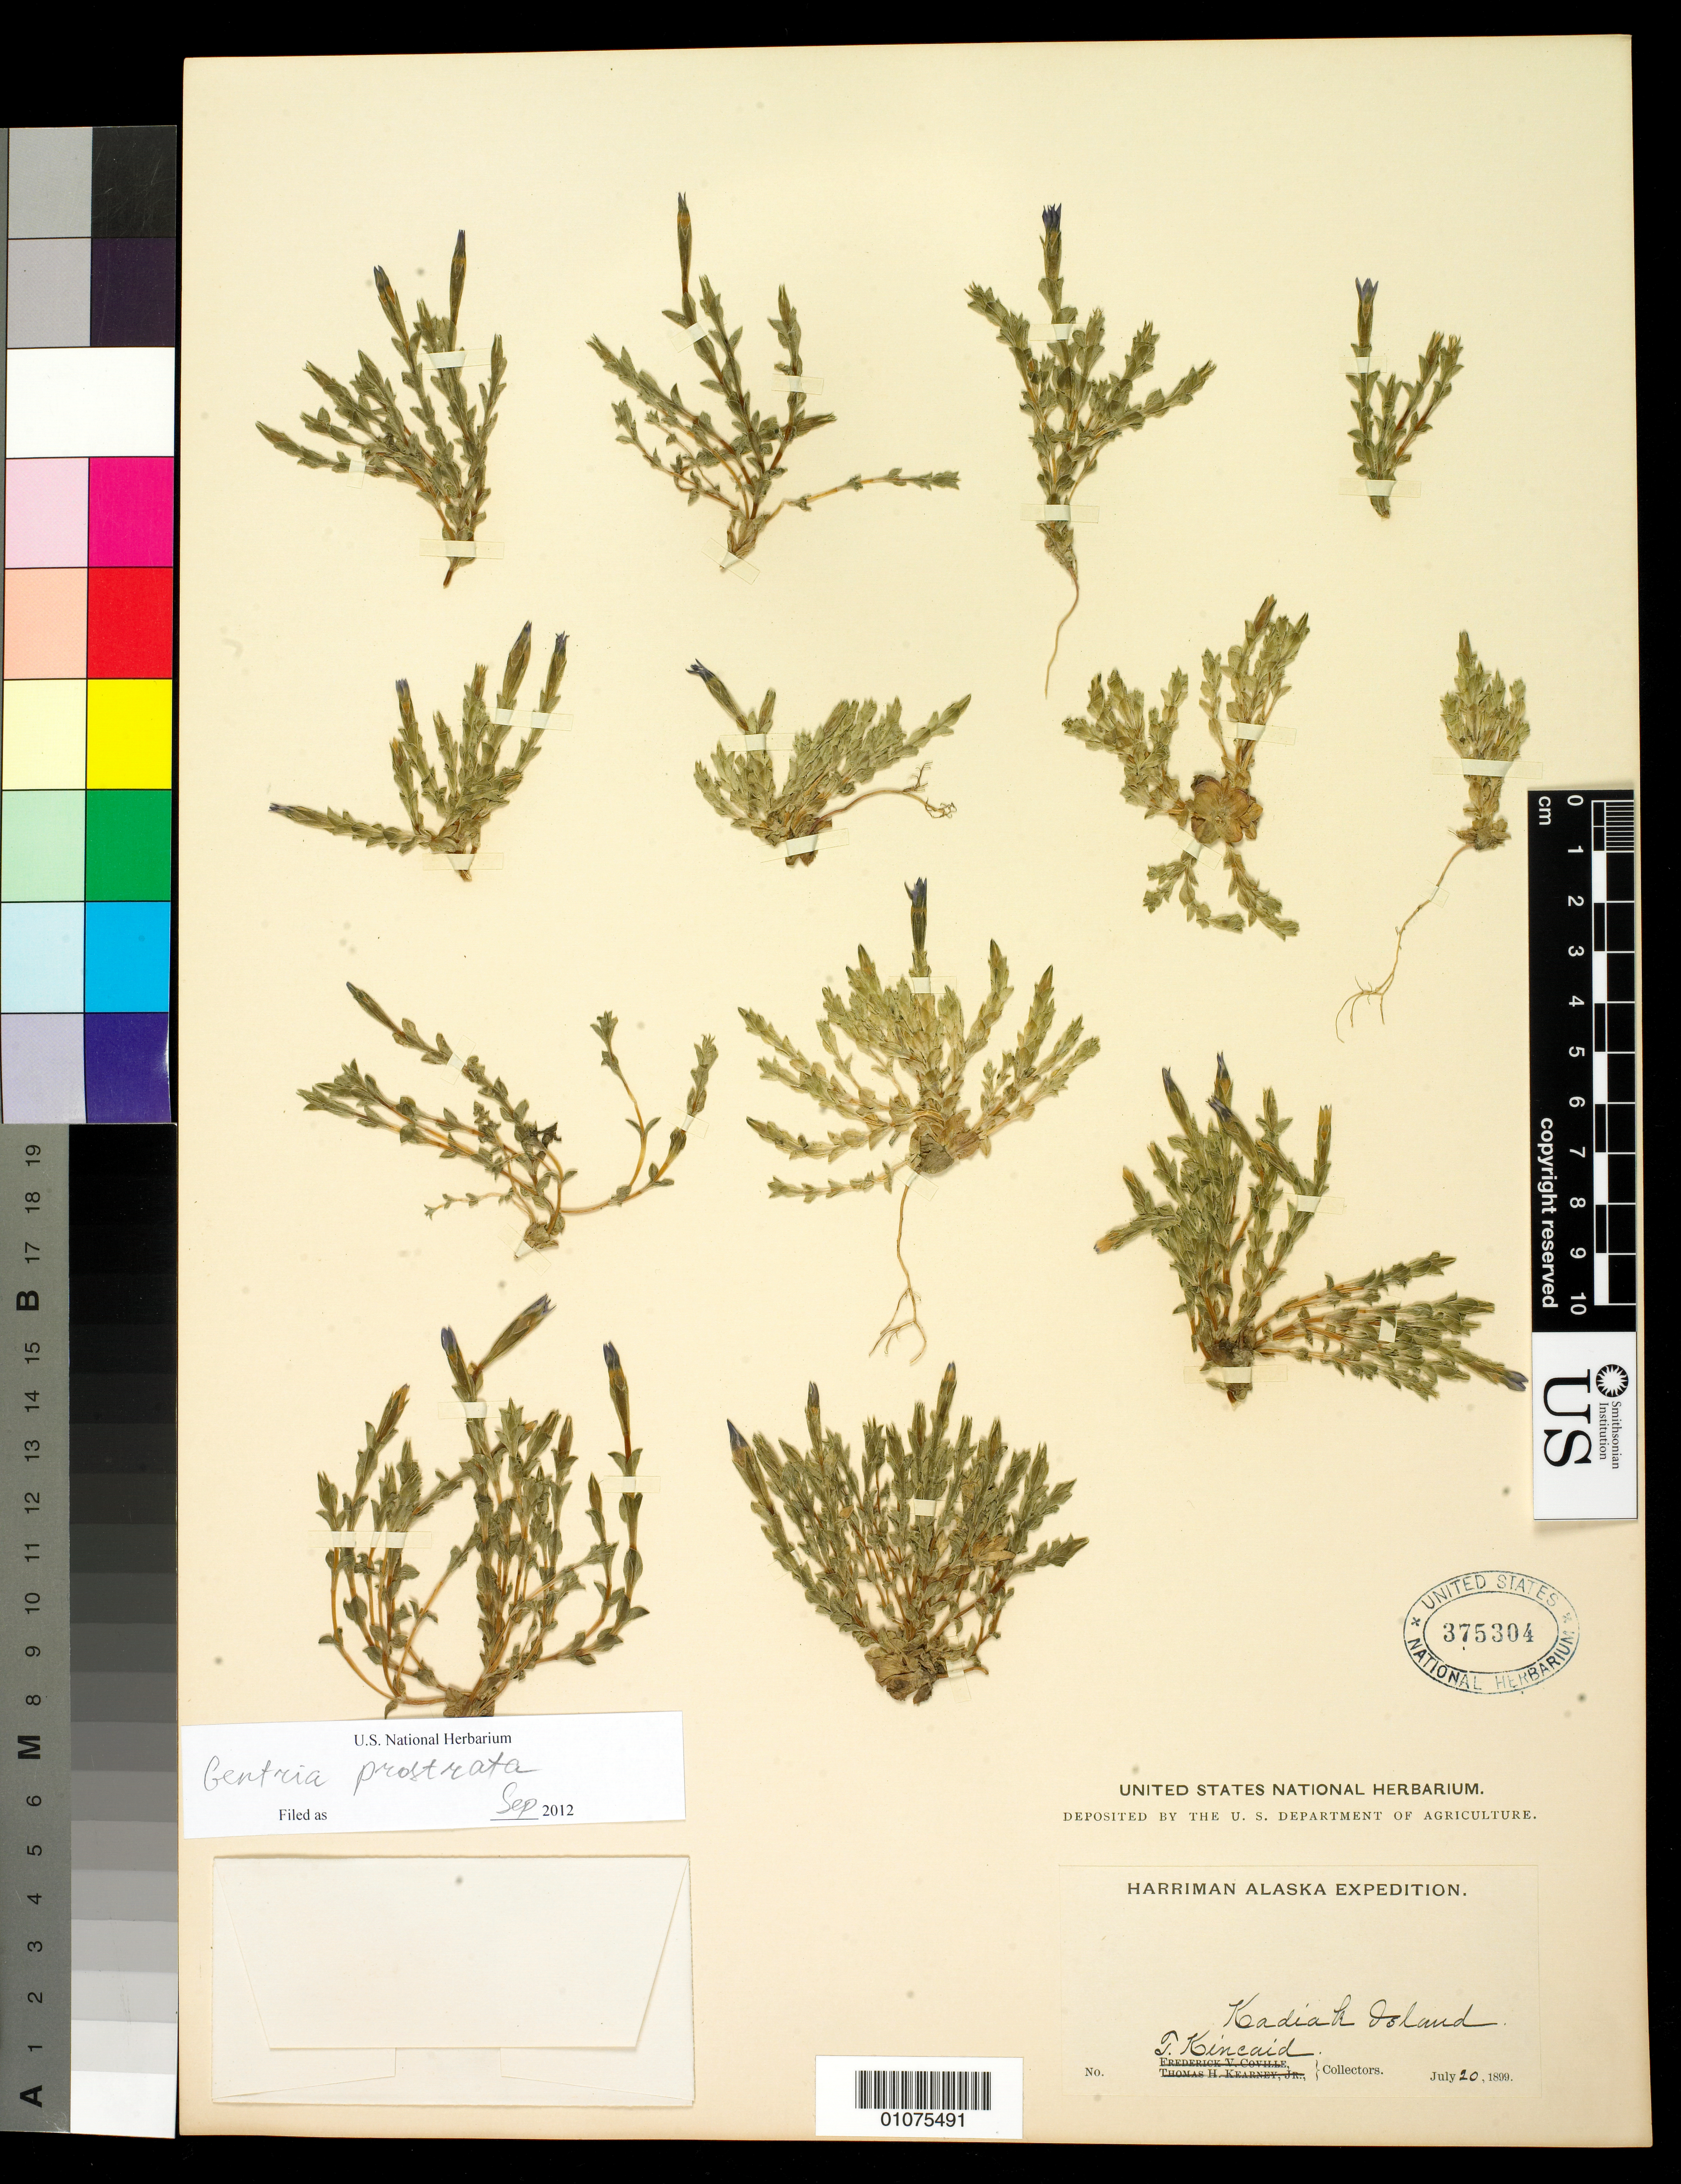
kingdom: Plantae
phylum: Tracheophyta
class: Magnoliopsida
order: Gentianales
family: Gentianaceae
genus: Gentiana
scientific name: Gentiana prostrata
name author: Haenke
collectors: T. C. Kincaid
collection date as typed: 20 Jul 1899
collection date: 1899-07-20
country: United States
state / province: Alaska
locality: Kodiak Island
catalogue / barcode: US 375304